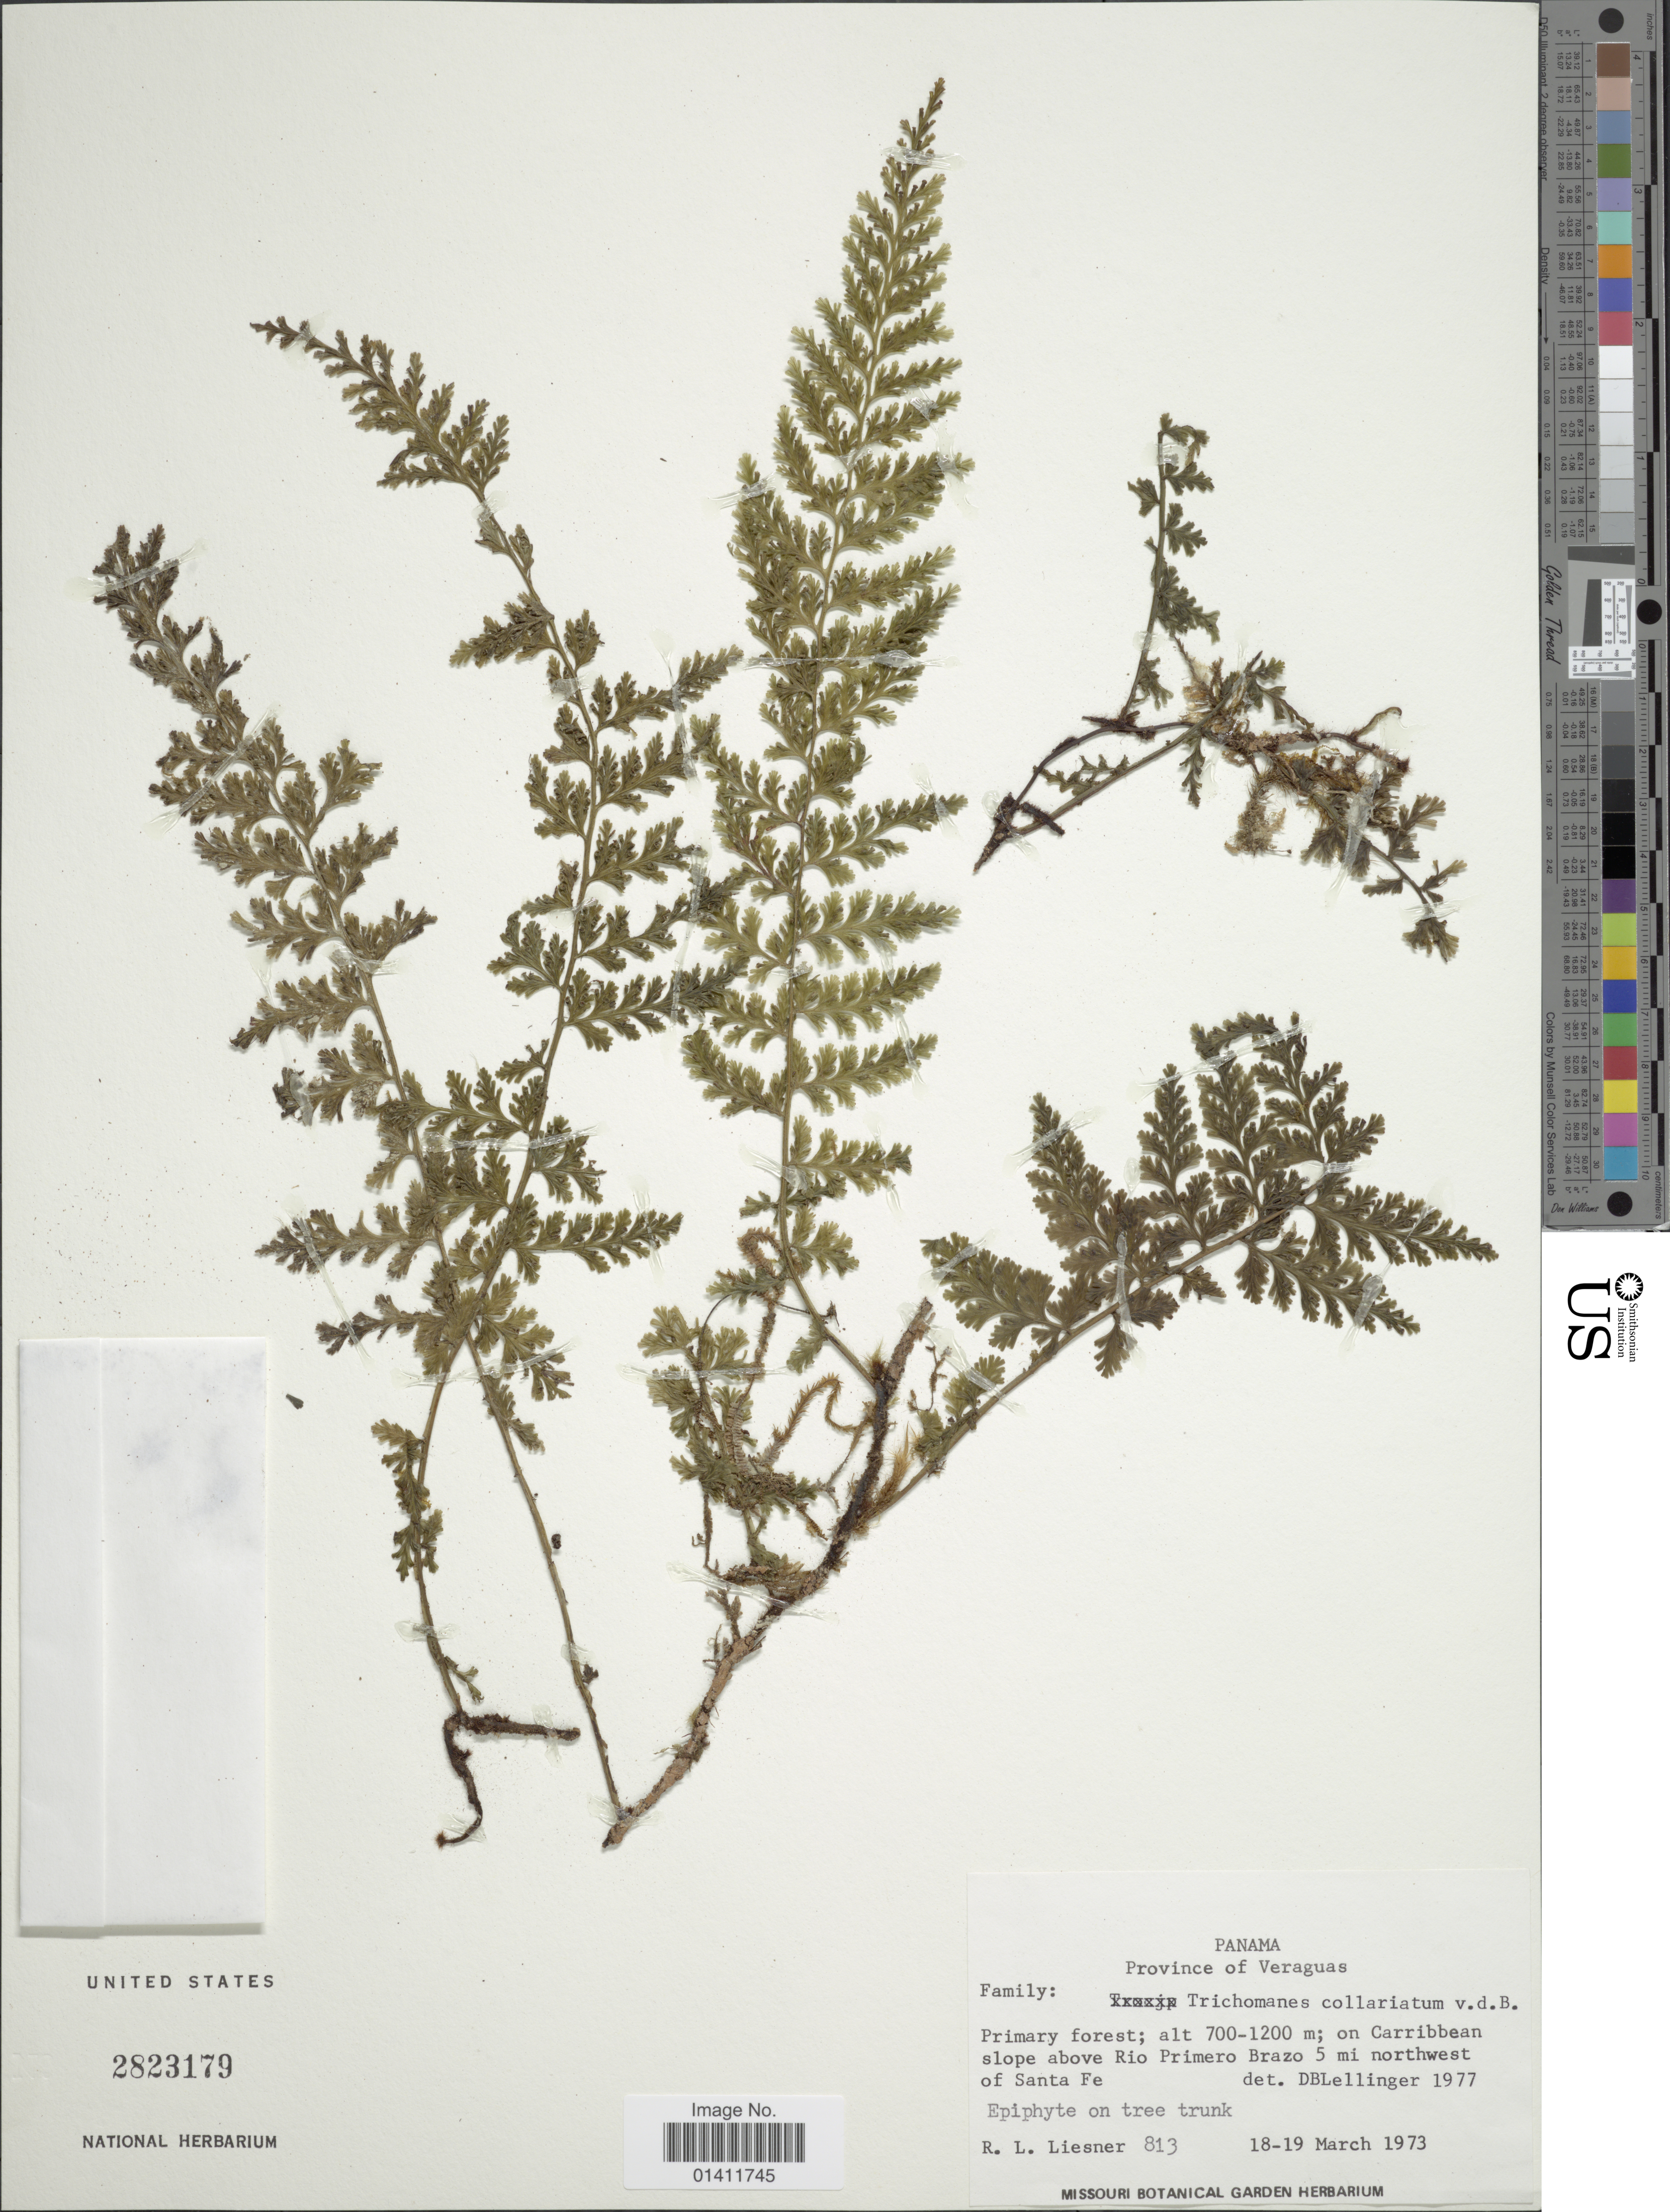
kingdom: Plantae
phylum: Tracheophyta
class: Polypodiopsida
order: Hymenophyllales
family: Hymenophyllaceae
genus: Vandenboschia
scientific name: Vandenboschia collariata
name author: (Bosch) Ebihara & K. Iwats.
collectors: R. L. Liesner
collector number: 813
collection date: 1973-03-18/1973-03-19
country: Panama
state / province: Veraguas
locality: On Caribbean slope above Rio Primero Brazo 5 mi northwest of Santa Fe.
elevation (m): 700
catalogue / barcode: US 2823179